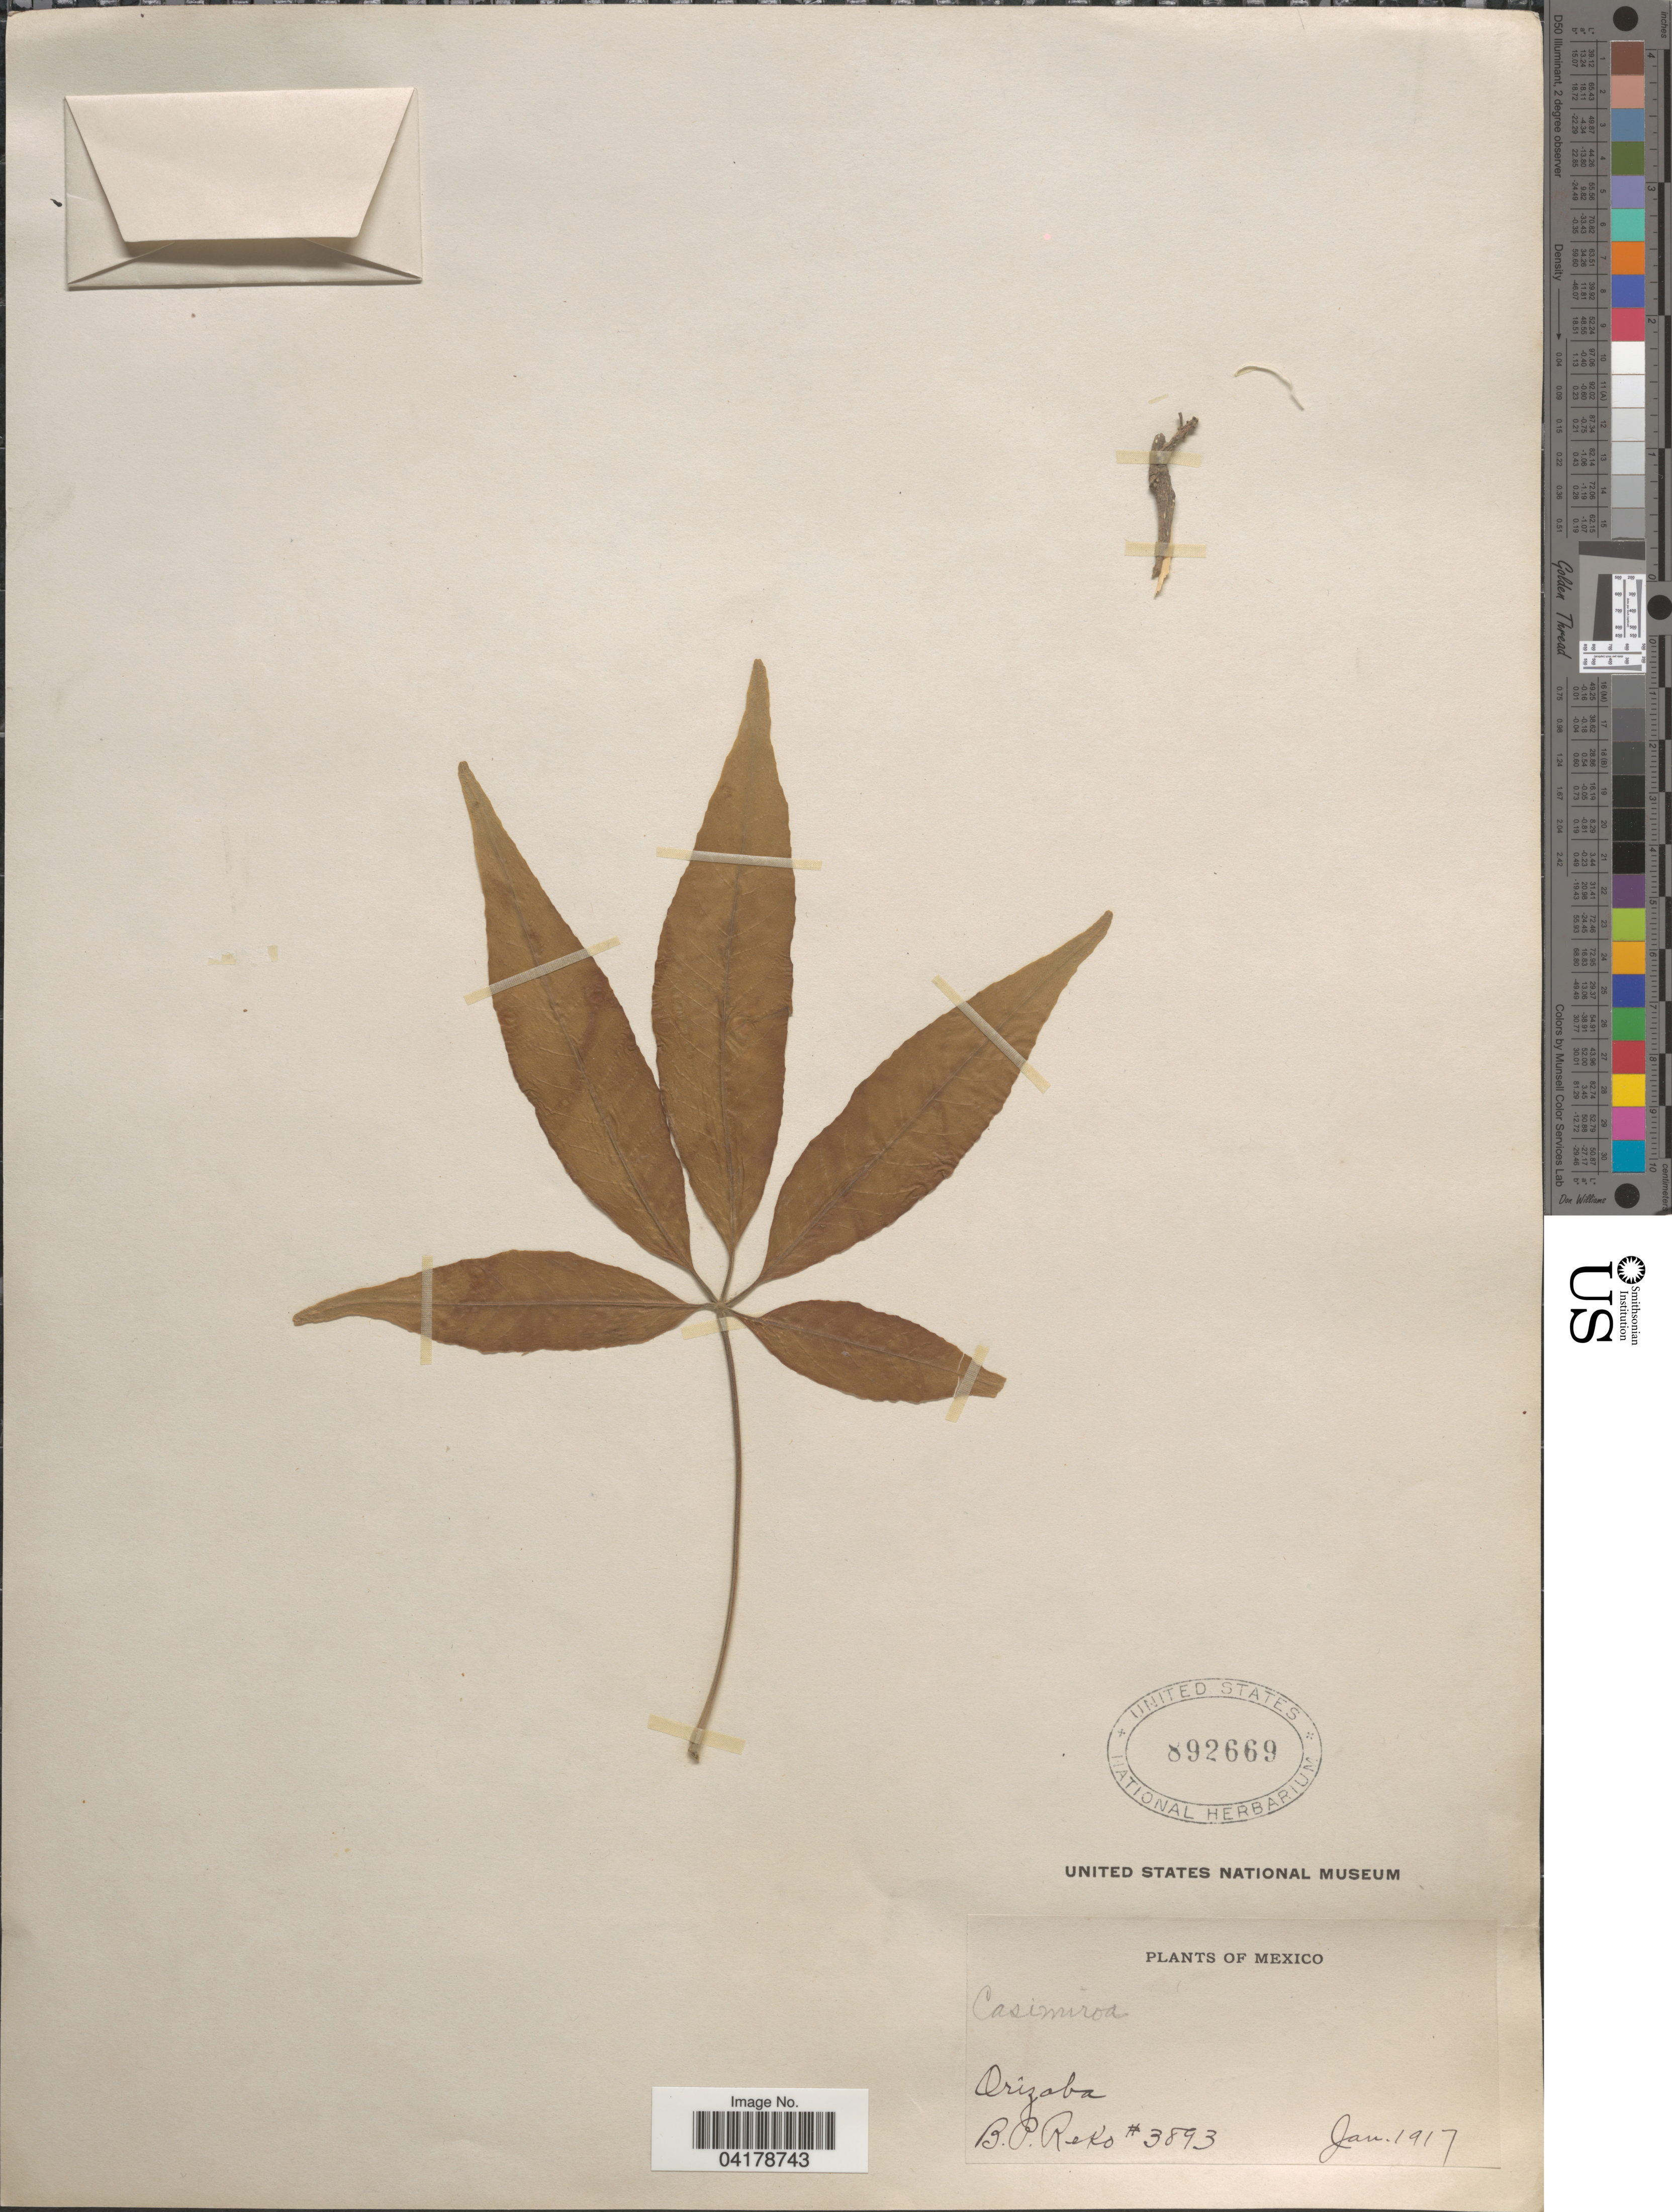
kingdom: Plantae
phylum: Tracheophyta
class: Magnoliopsida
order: Sapindales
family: Rutaceae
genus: Casimiroa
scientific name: Casimiroa sp.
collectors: B. P. Reko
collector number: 3893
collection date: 1917-01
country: Mexico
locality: Orizaba.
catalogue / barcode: US 892669